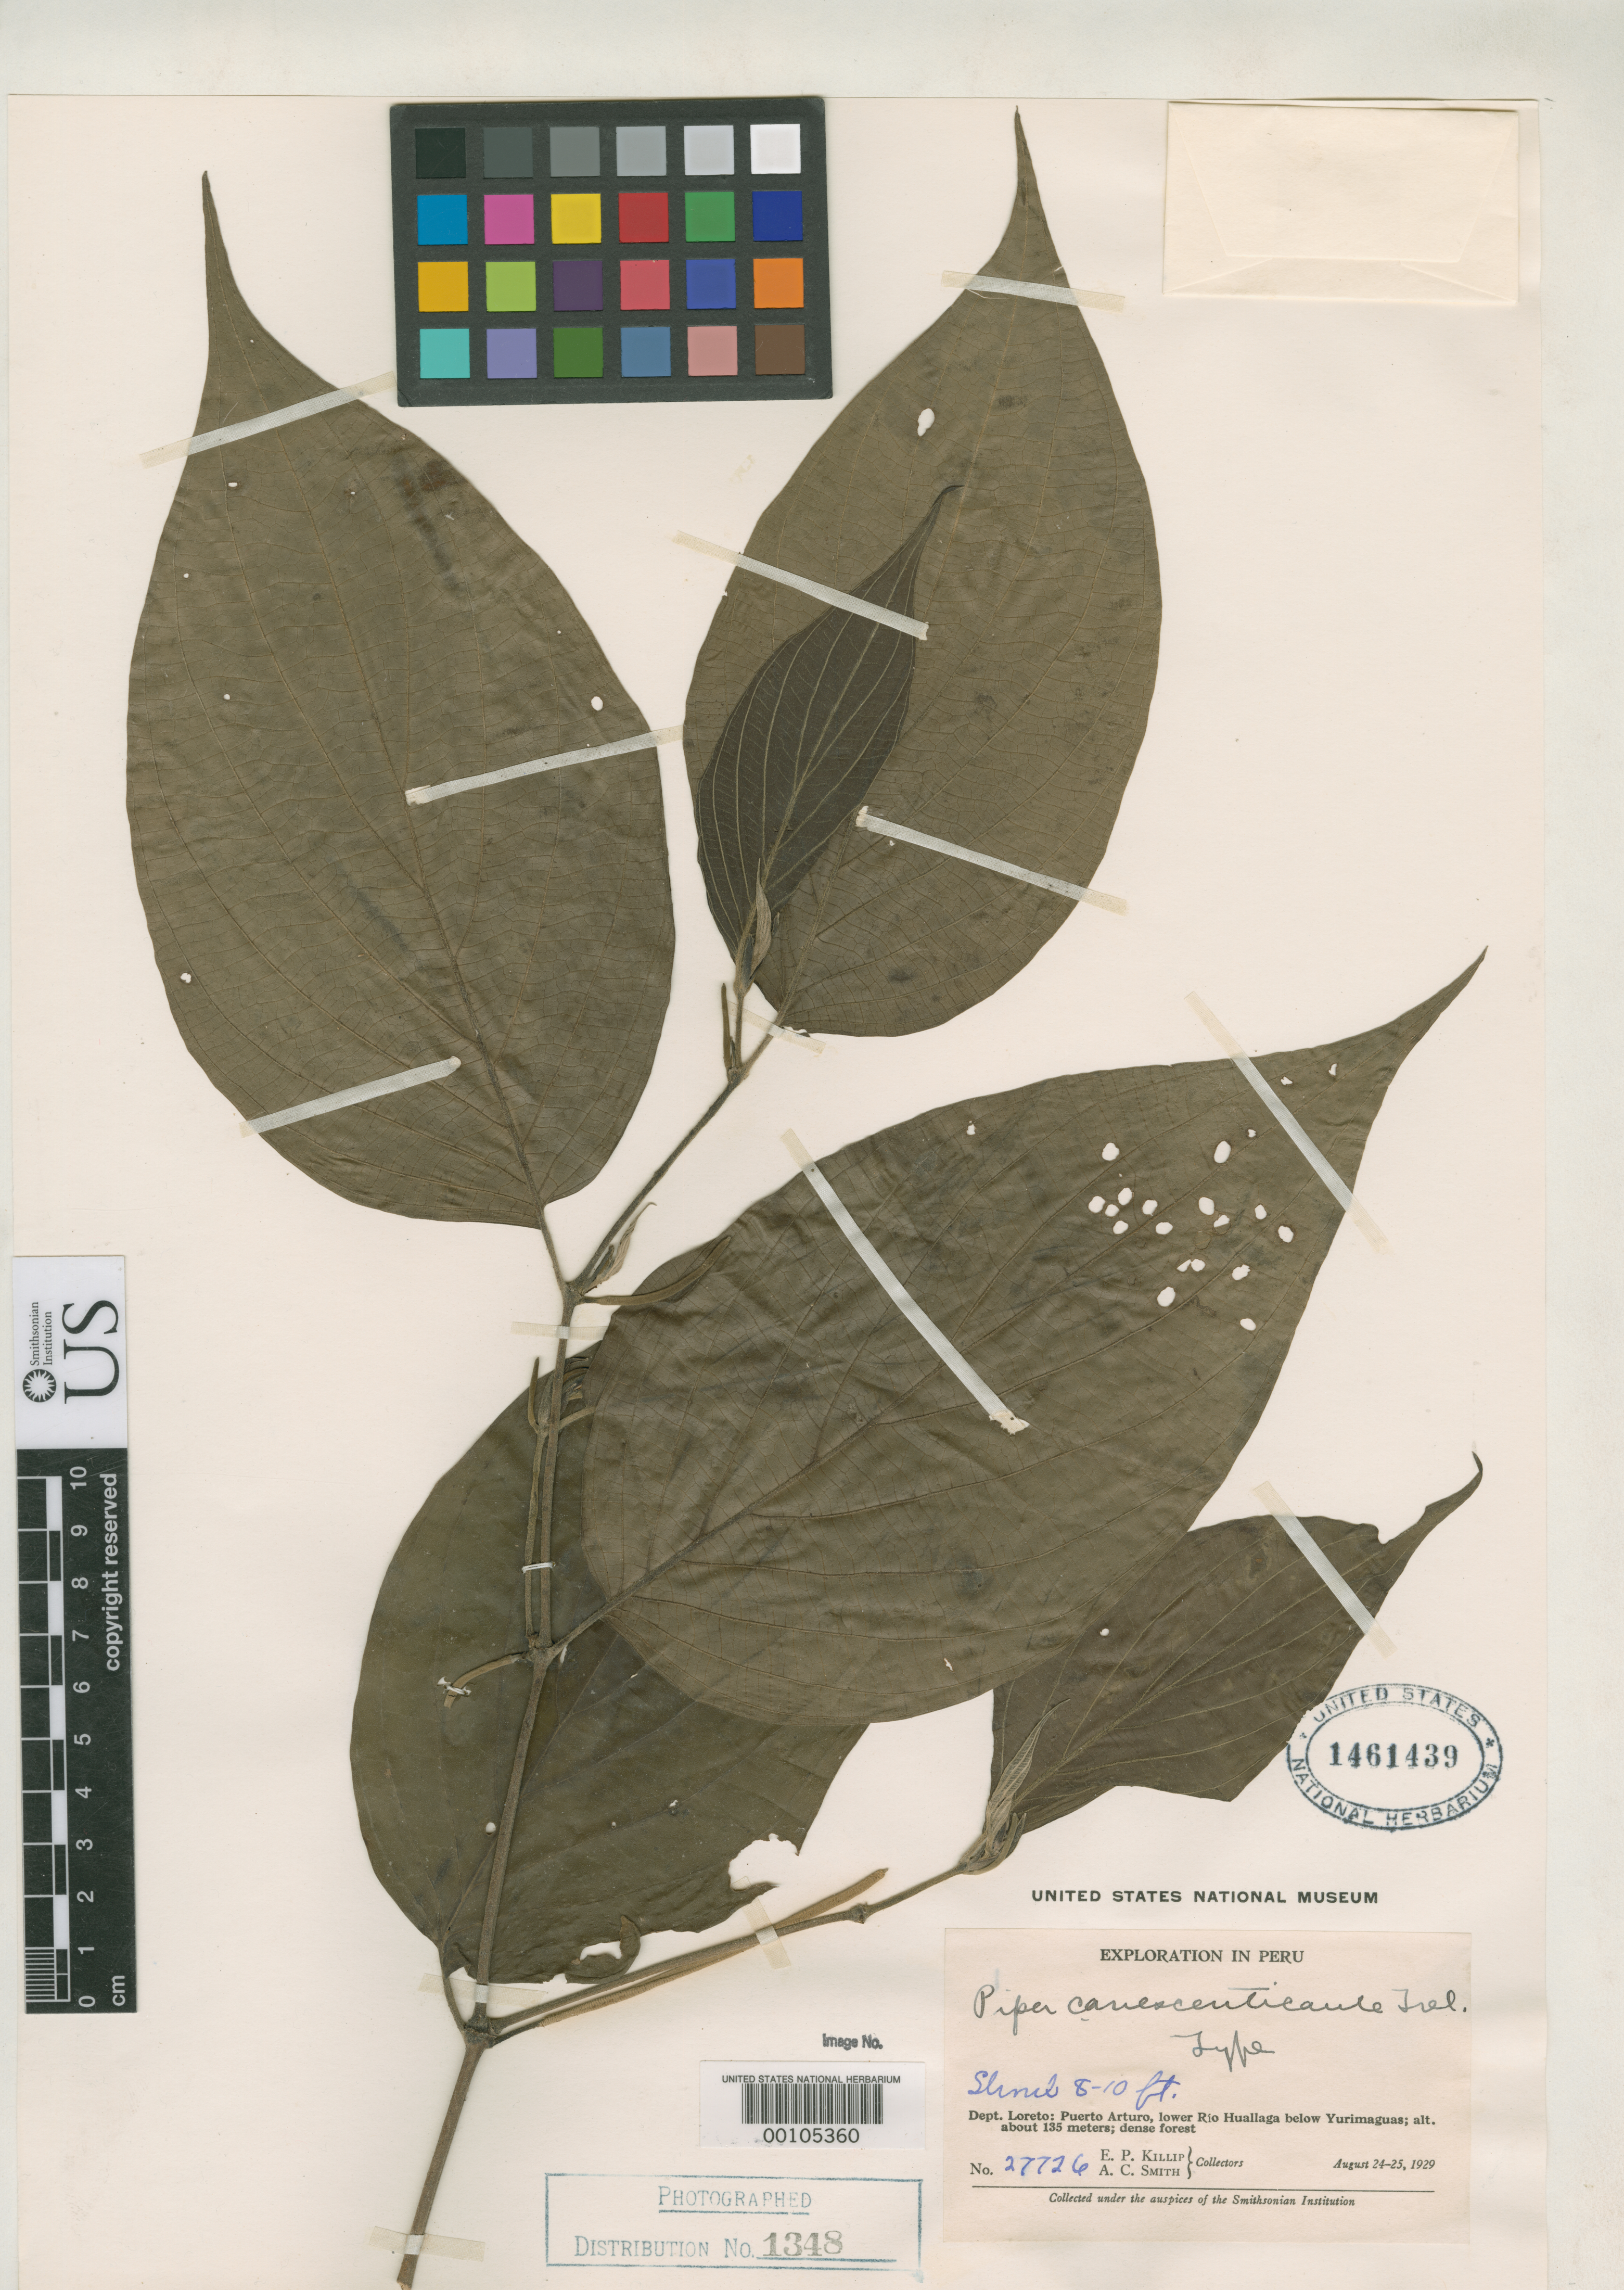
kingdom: Plantae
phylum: Tracheophyta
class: Magnoliopsida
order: Piperales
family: Piperaceae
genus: Piper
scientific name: Piper canescenticaule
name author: Trel. in J.F. Macbr.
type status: Holotype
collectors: E. P. Killip & A. C. Smith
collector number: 27726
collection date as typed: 24 Aug 1929 to 25 Aug 1929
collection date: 1929-08-24/1929-08-25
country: Peru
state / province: Loreto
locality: Puerto Arturo, lower Rio Huallaga below Yurimaguas.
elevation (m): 135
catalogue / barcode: US 1461439